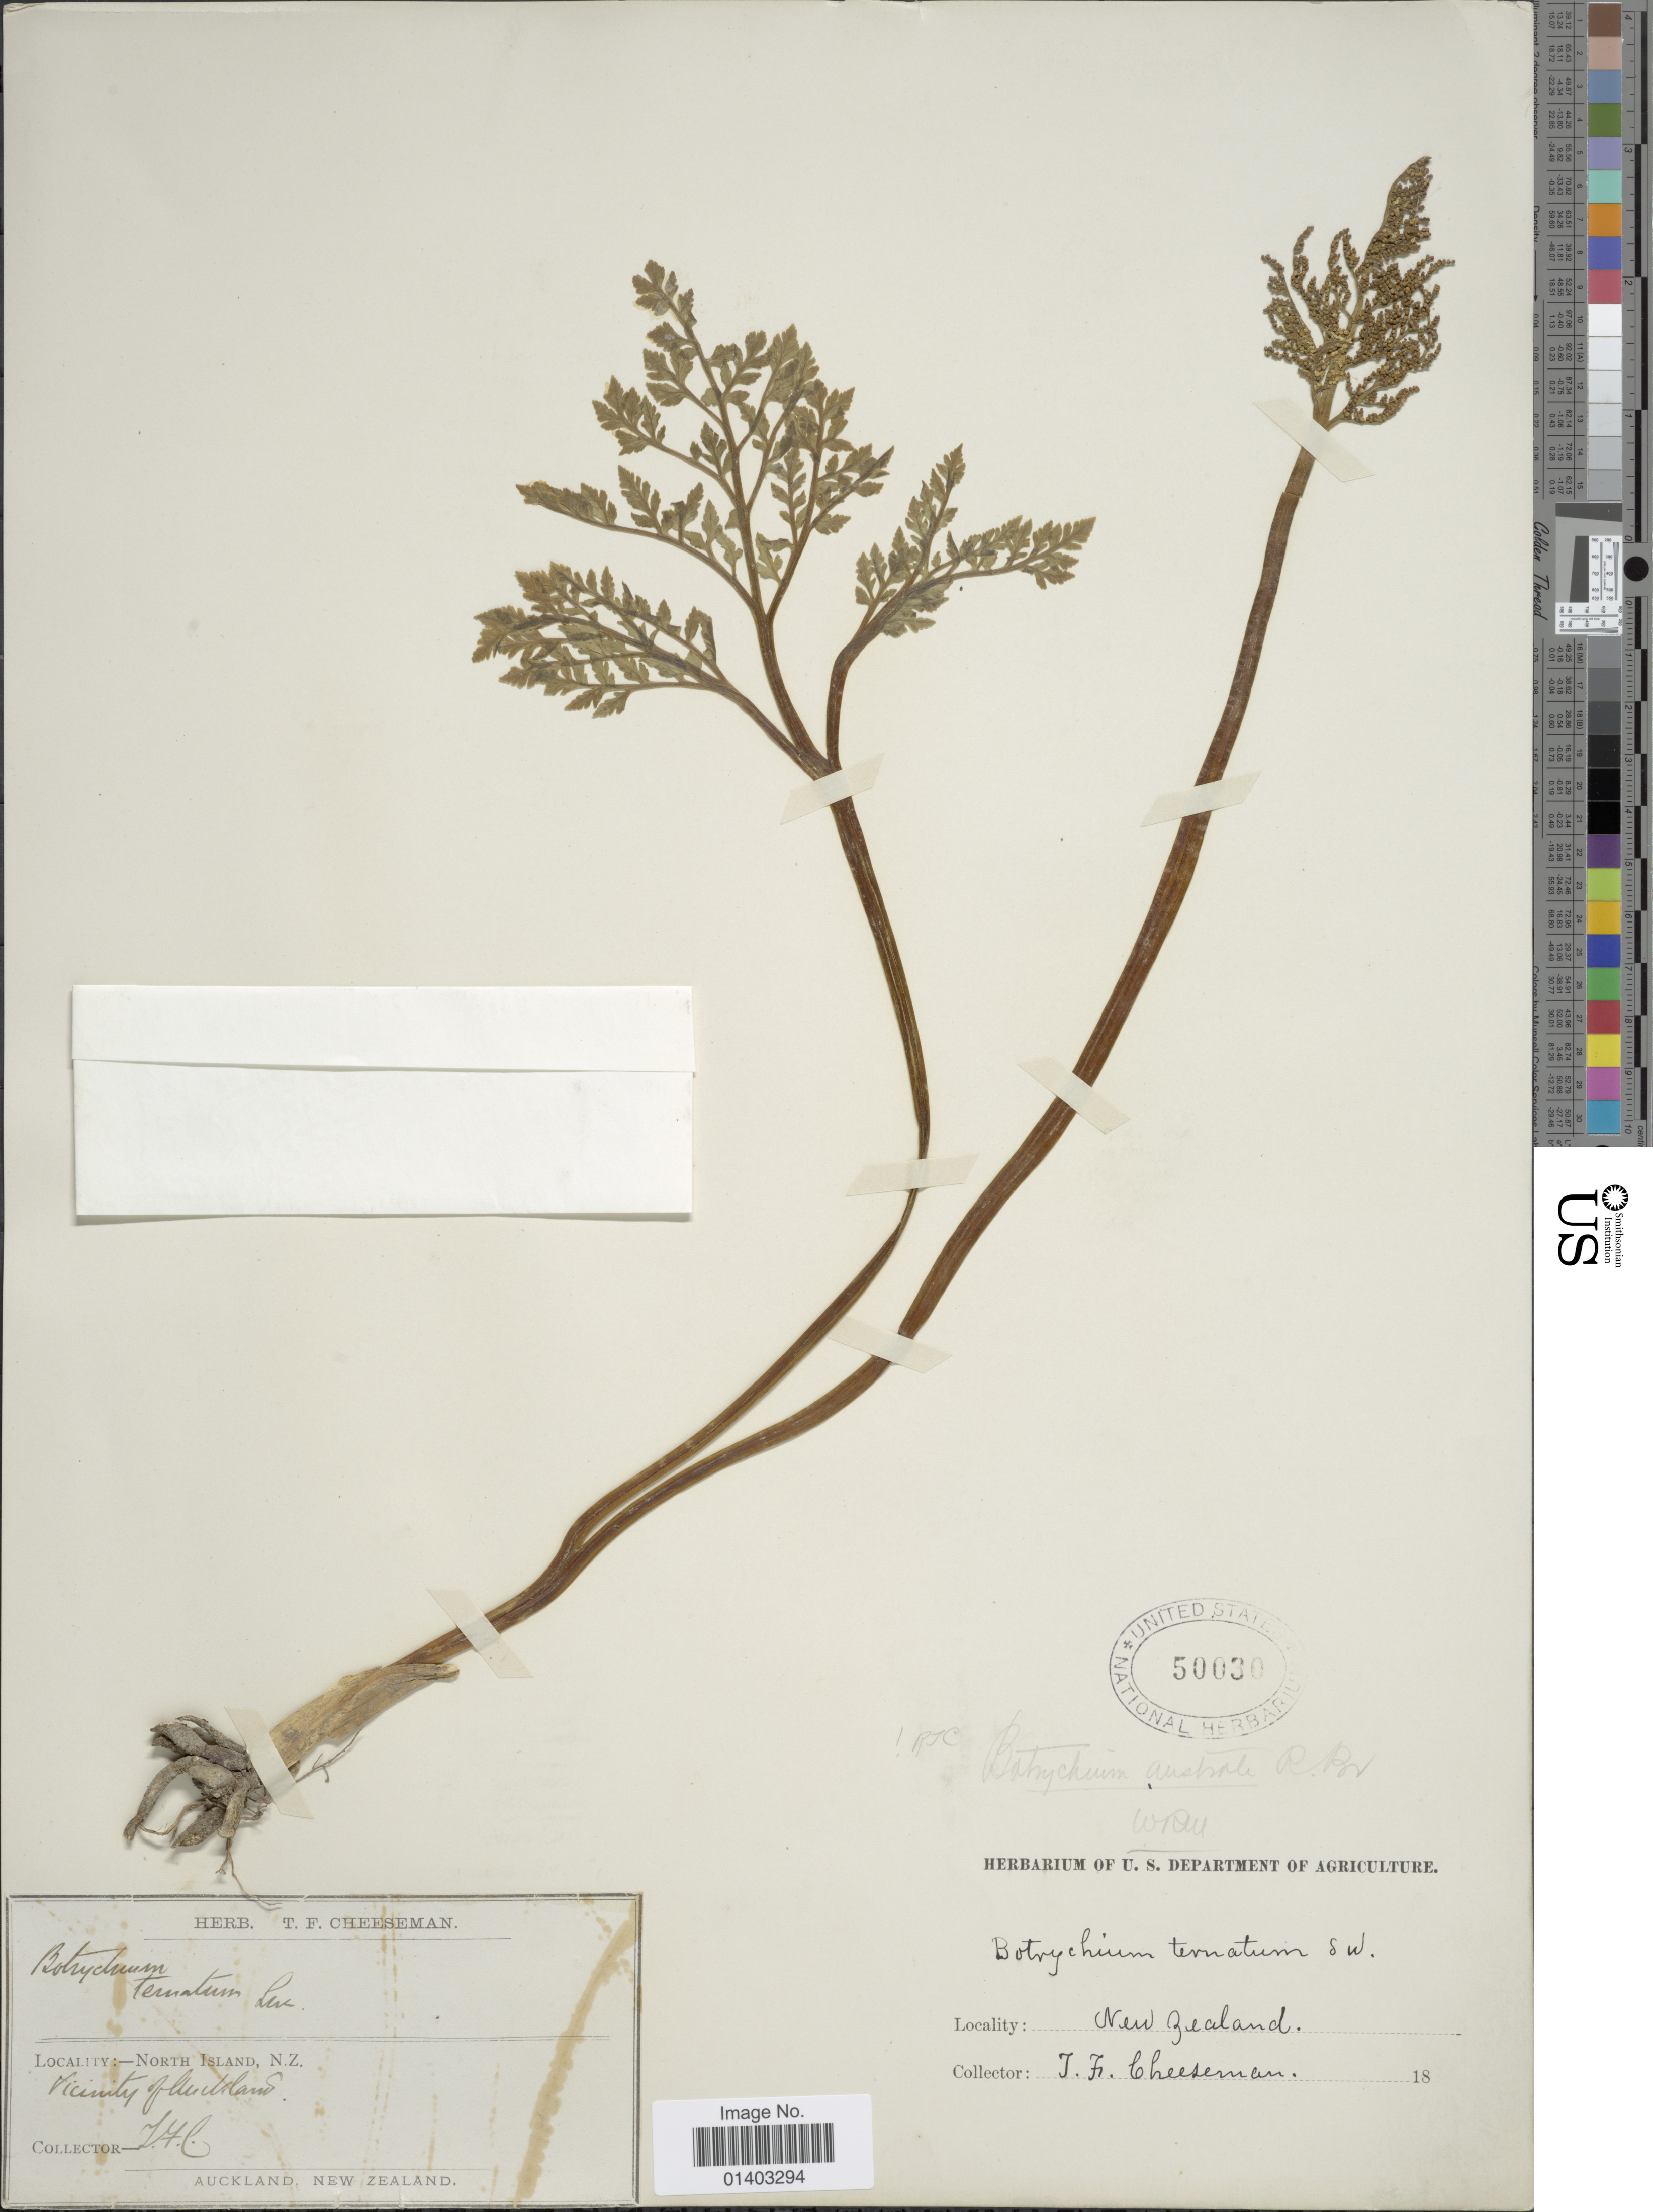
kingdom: Plantae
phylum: Tracheophyta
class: Polypodiopsida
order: Ophioglossales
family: Ophioglossaceae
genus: Botrychium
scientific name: Botrychium australe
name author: R. Br.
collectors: T. F. Cheeseman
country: New Zealand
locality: North Island, vicinity of Auckland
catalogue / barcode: US 50030